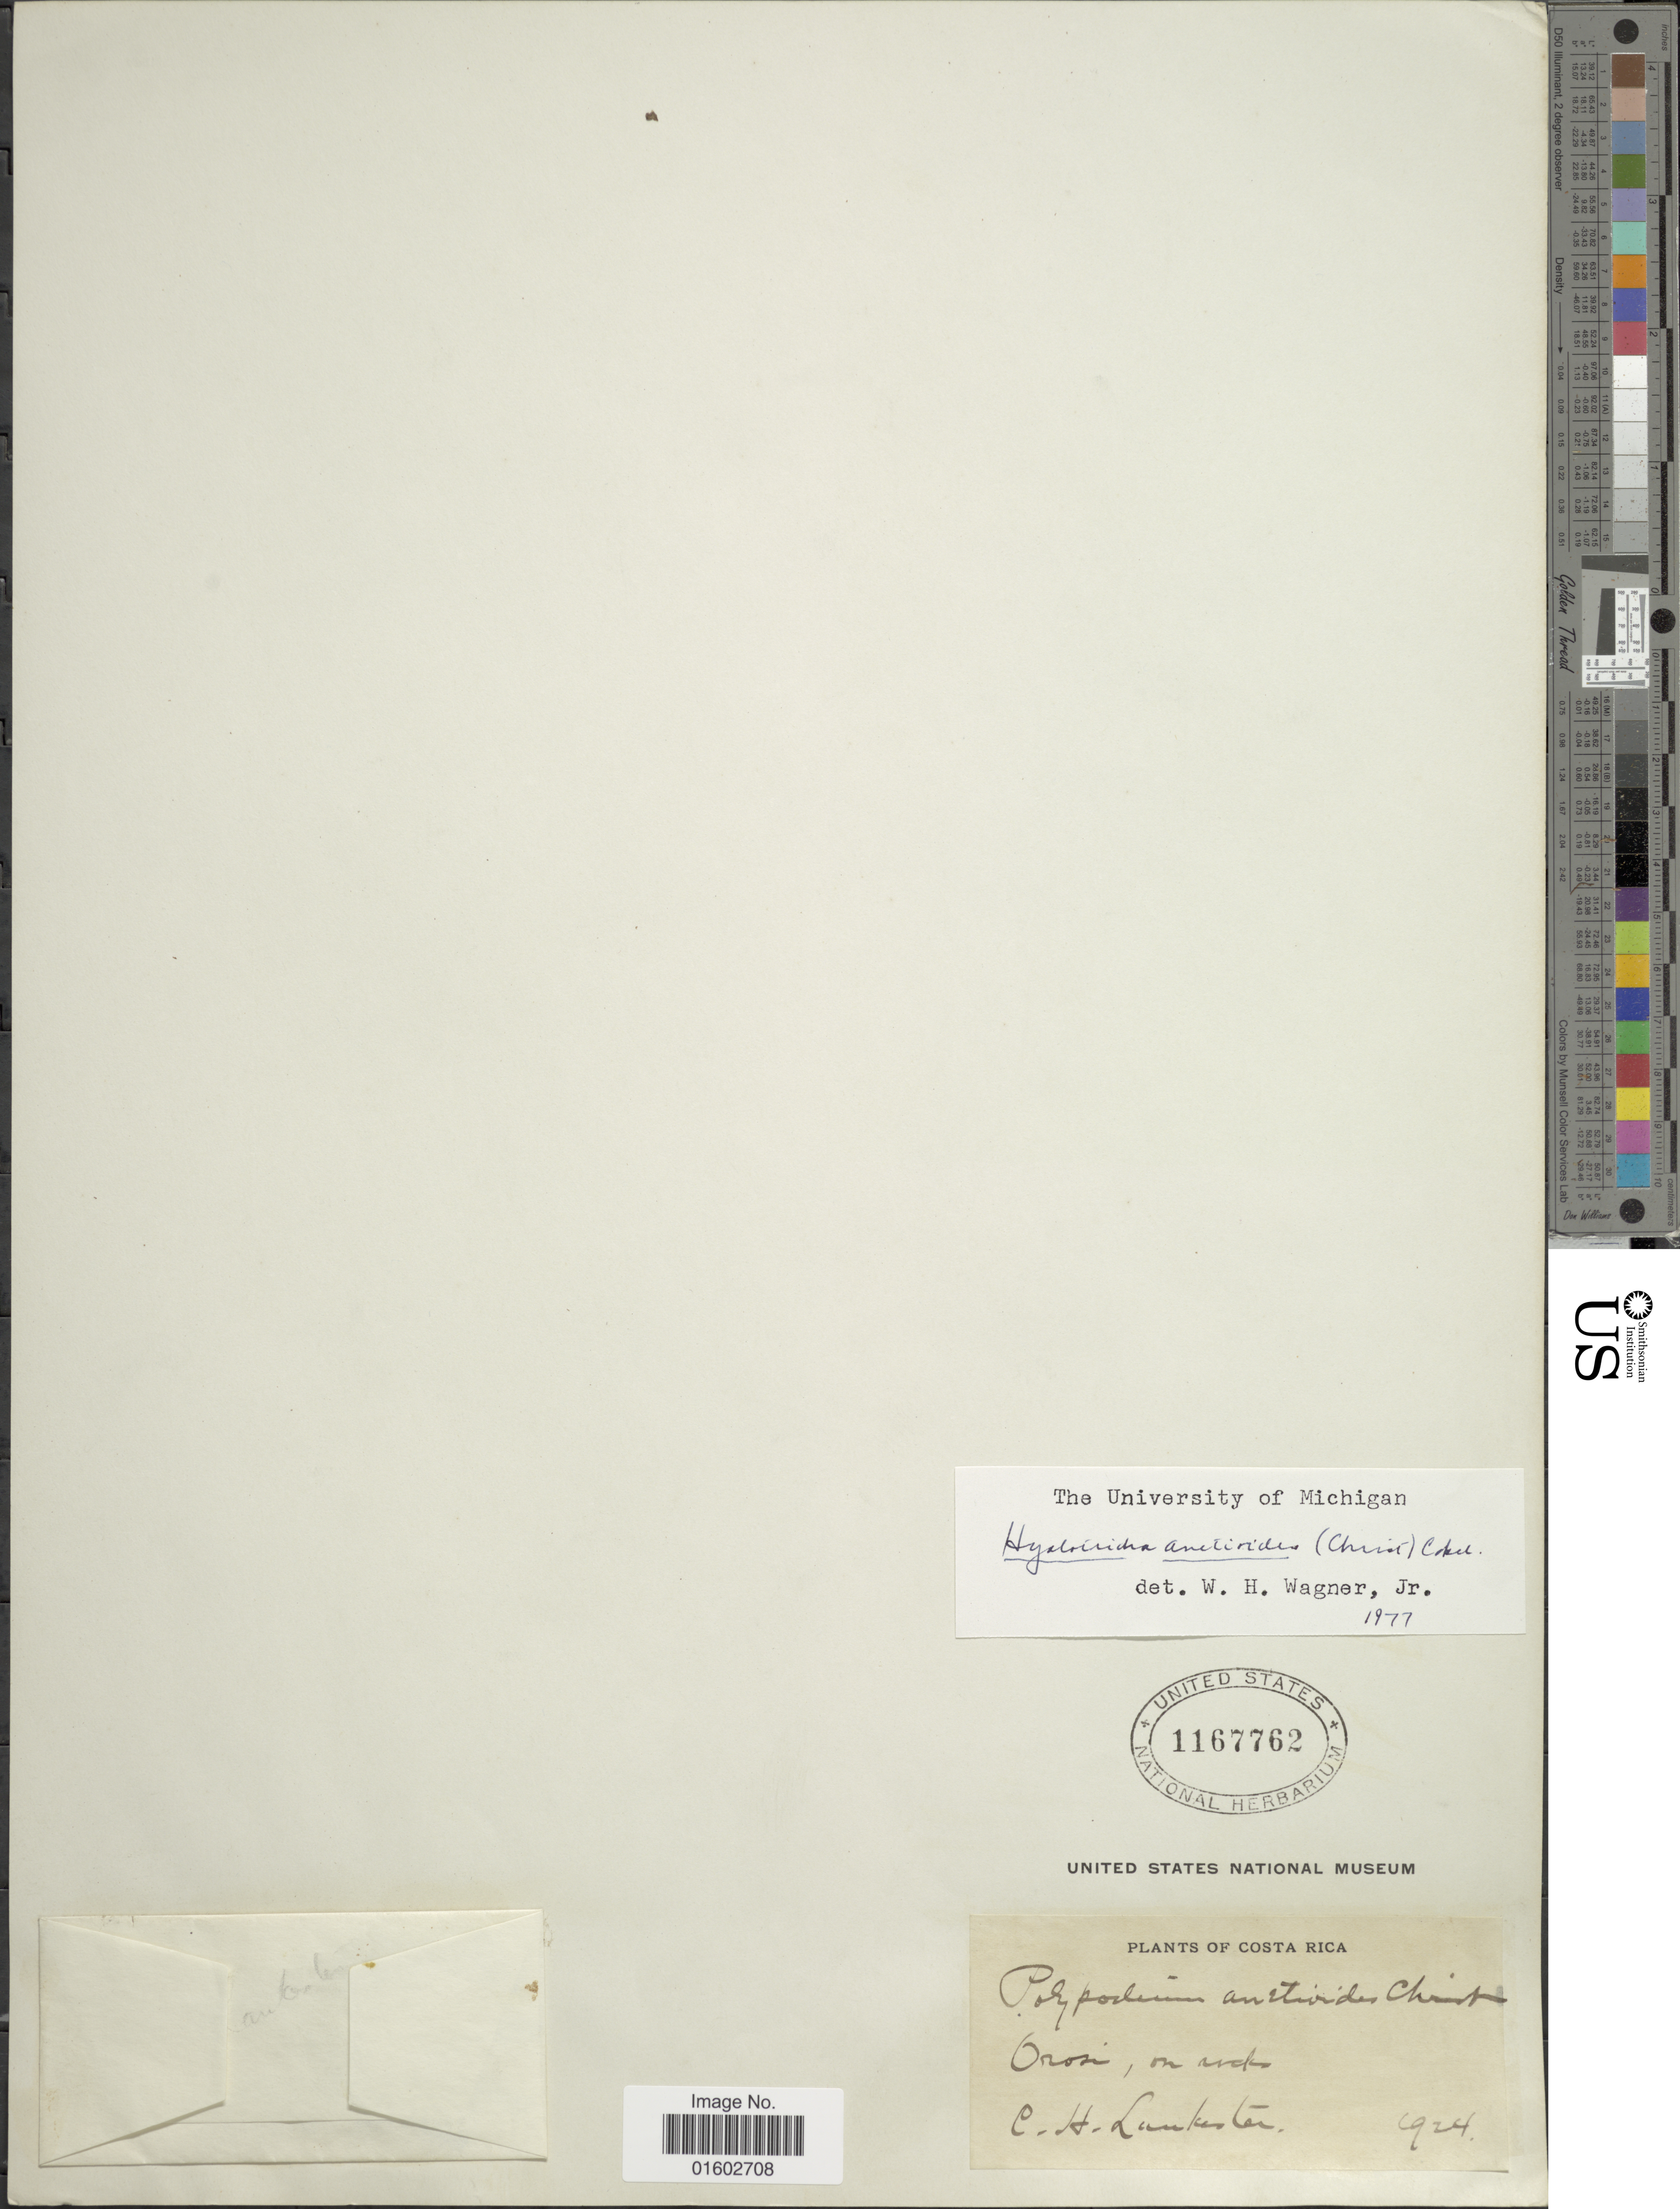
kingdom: Plantae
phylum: Tracheophyta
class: Polypodiopsida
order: Polypodiales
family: Polypodiaceae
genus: Campyloneurum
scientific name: Campyloneurum anetioides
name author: (Christ) R.M. Tryon & A.F. Tryon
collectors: C. H. Lankester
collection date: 1924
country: Costa Rica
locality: Orosi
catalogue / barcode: US 1167762